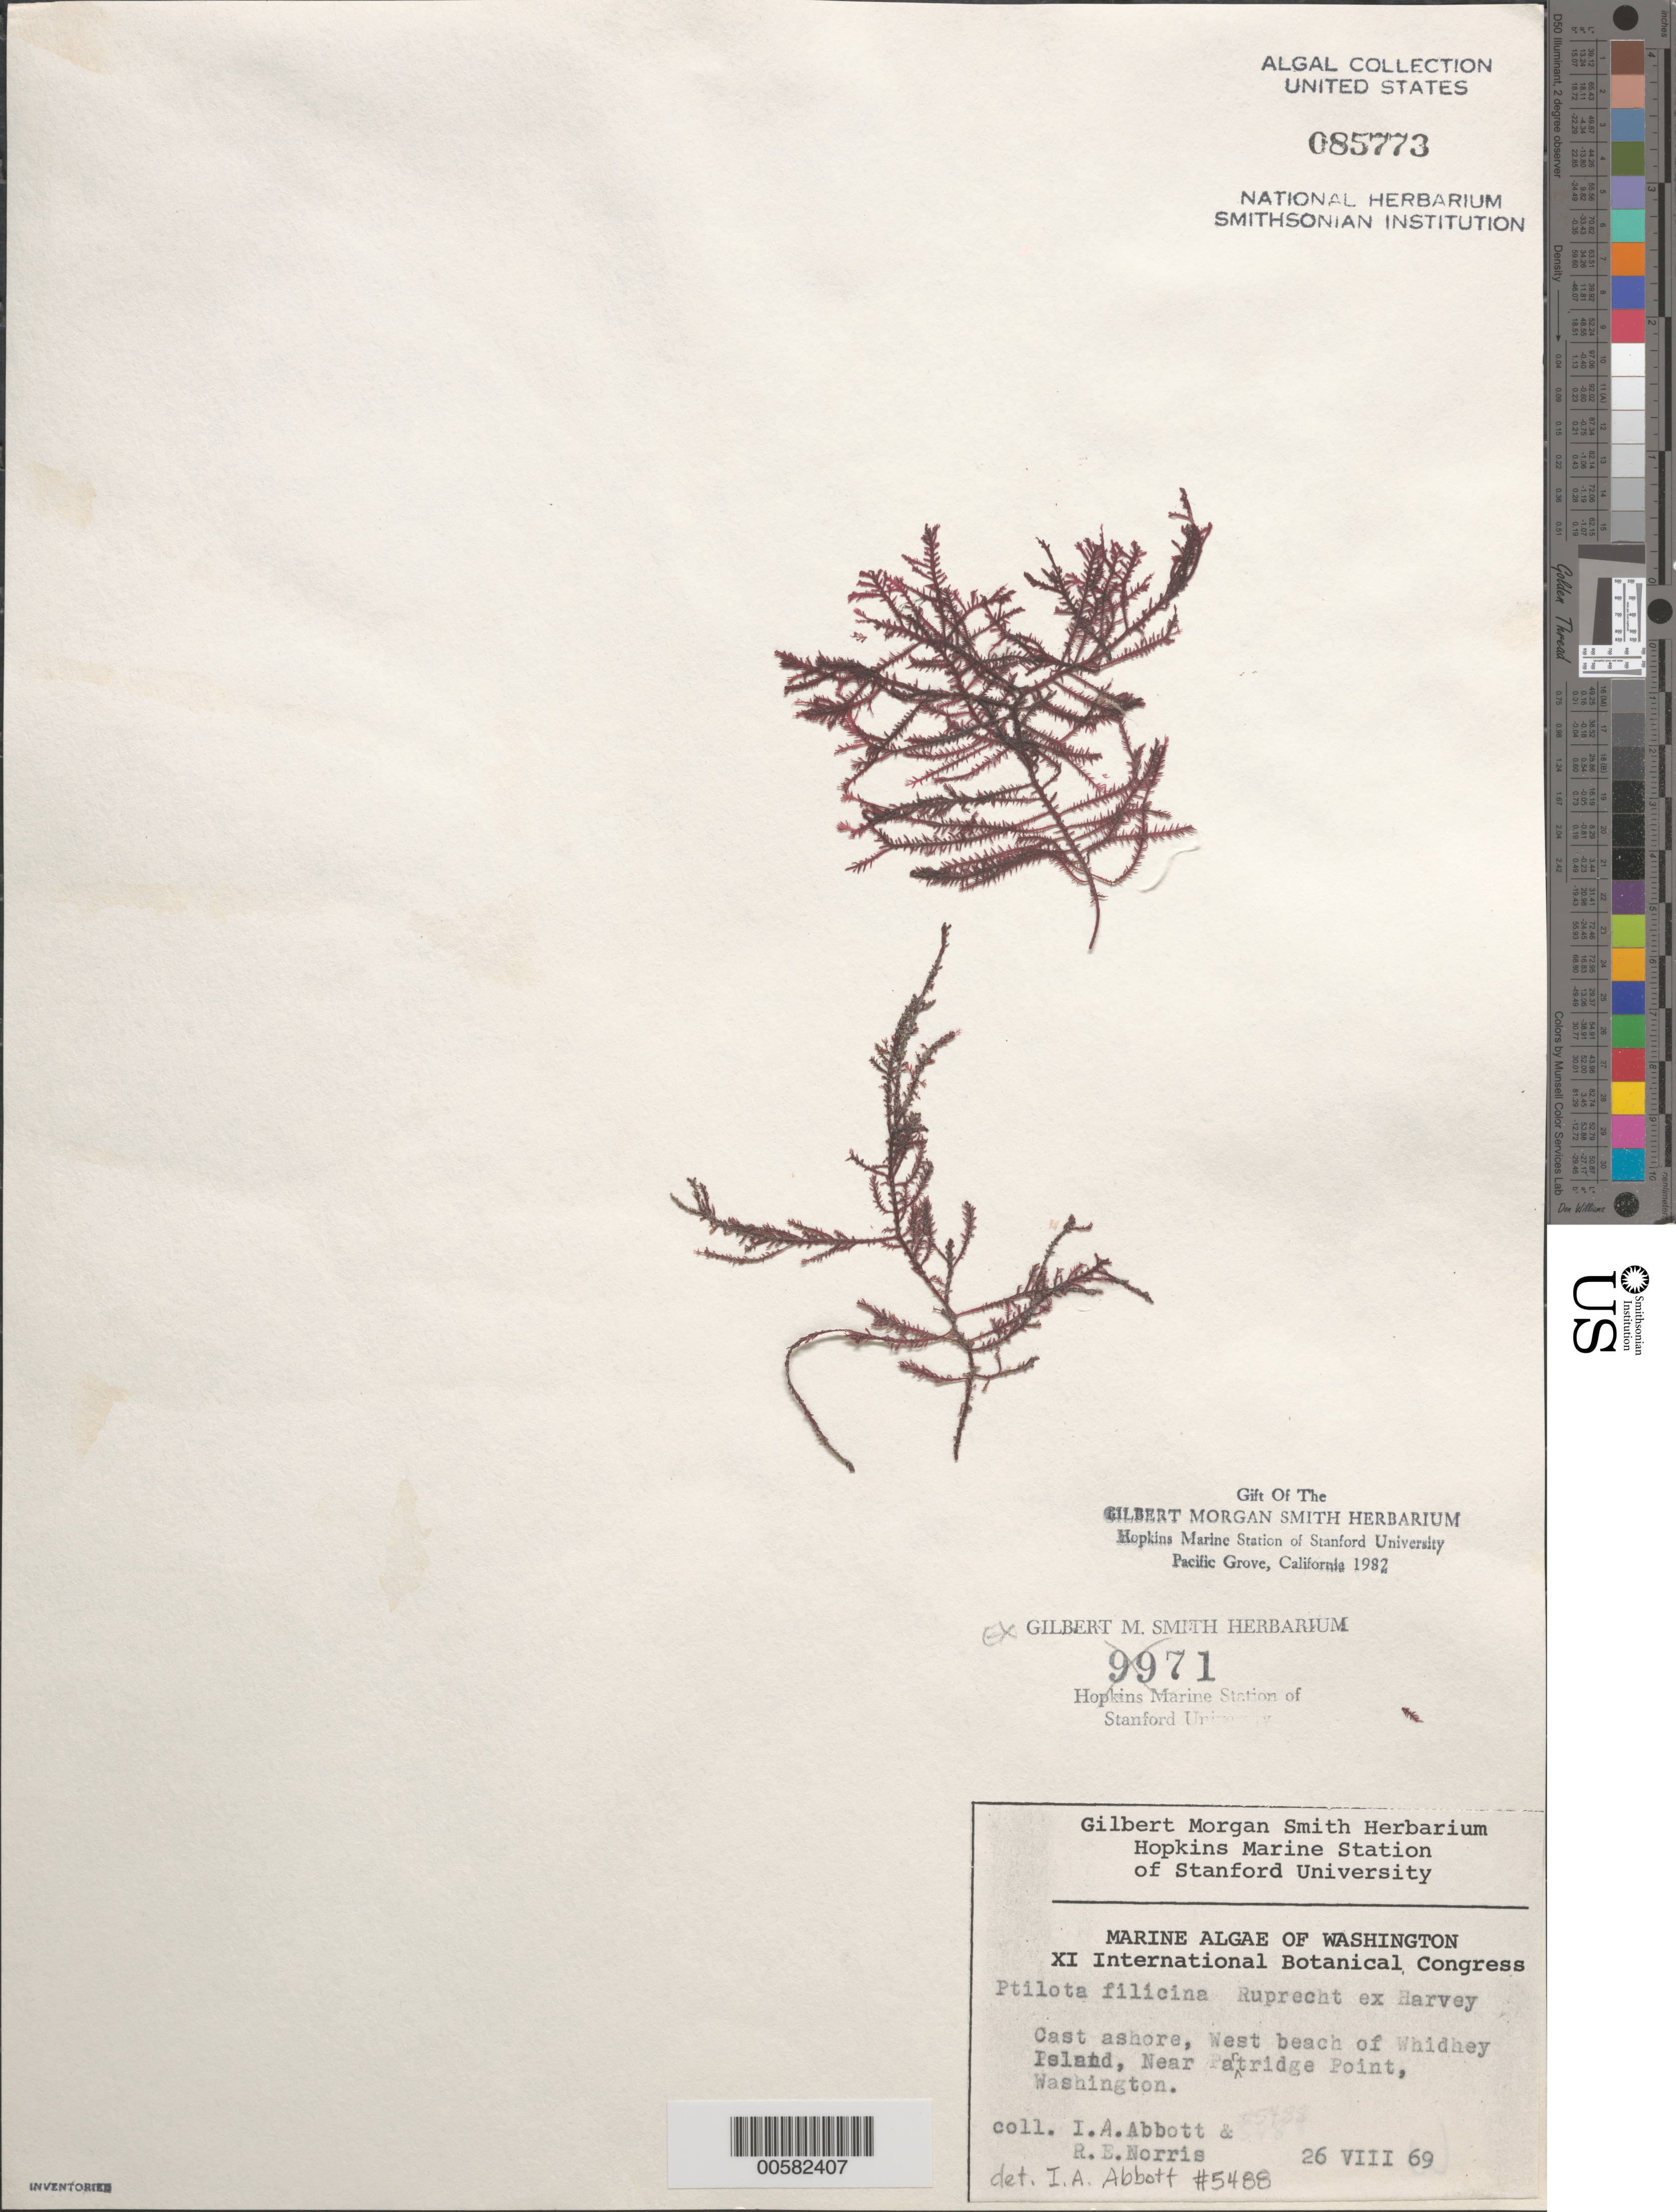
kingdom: Plantae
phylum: Rhodophyta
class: Florideophyceae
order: Ceramiales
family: Wrangeliaceae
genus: Ptilota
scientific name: Ptilota filicina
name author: J. Agardh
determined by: Abbott, Isabella A.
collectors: I. A. Abbott & R. E. Norris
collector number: IAA 5488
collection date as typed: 26 Aug 1969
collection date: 1969-08-26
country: United States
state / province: Washington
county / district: Island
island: Whidbey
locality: West Beach near Partridge Point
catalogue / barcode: US 85773